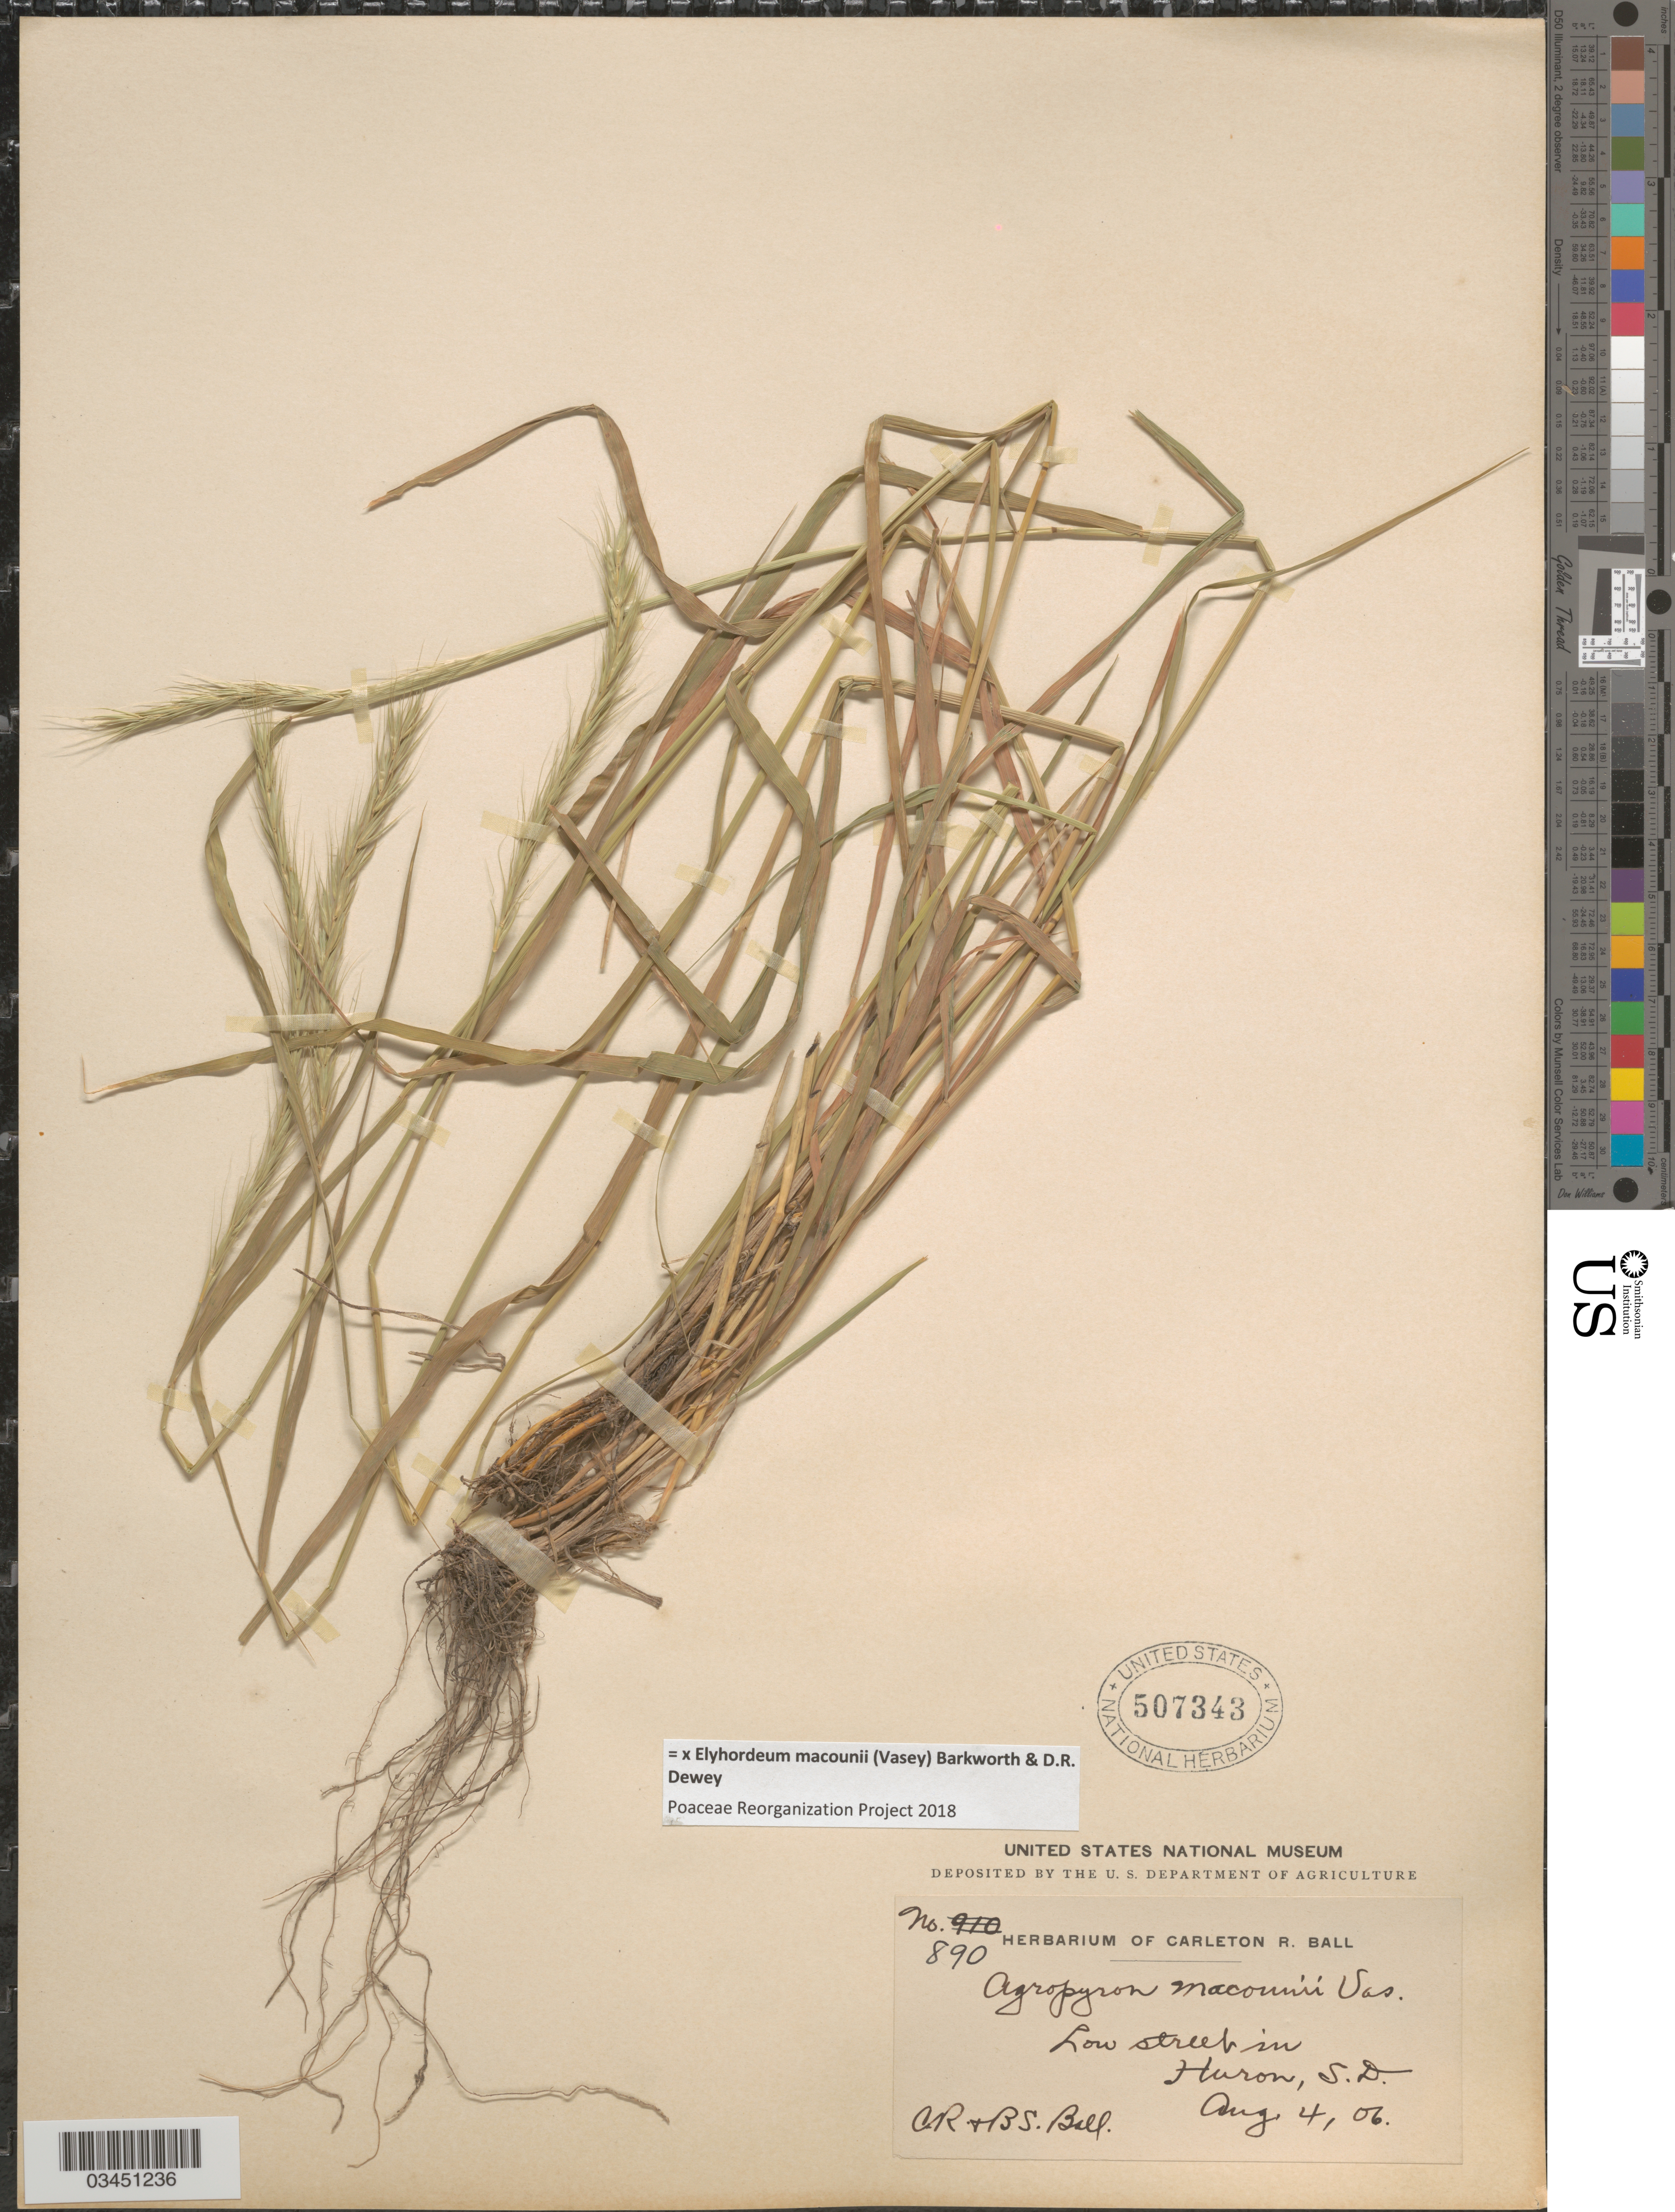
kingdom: Plantae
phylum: Tracheophyta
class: Liliopsida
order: Poales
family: Poaceae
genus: Elyhordeum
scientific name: x Elyhordeum macounii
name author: (Vasey) Barkworth & Dewey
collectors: C. R. Ball & B. S. Ball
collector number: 890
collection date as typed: Transcribed d/m/y: 4/8/6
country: United States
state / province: South Dakota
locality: Low street in Huron.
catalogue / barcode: US 507343